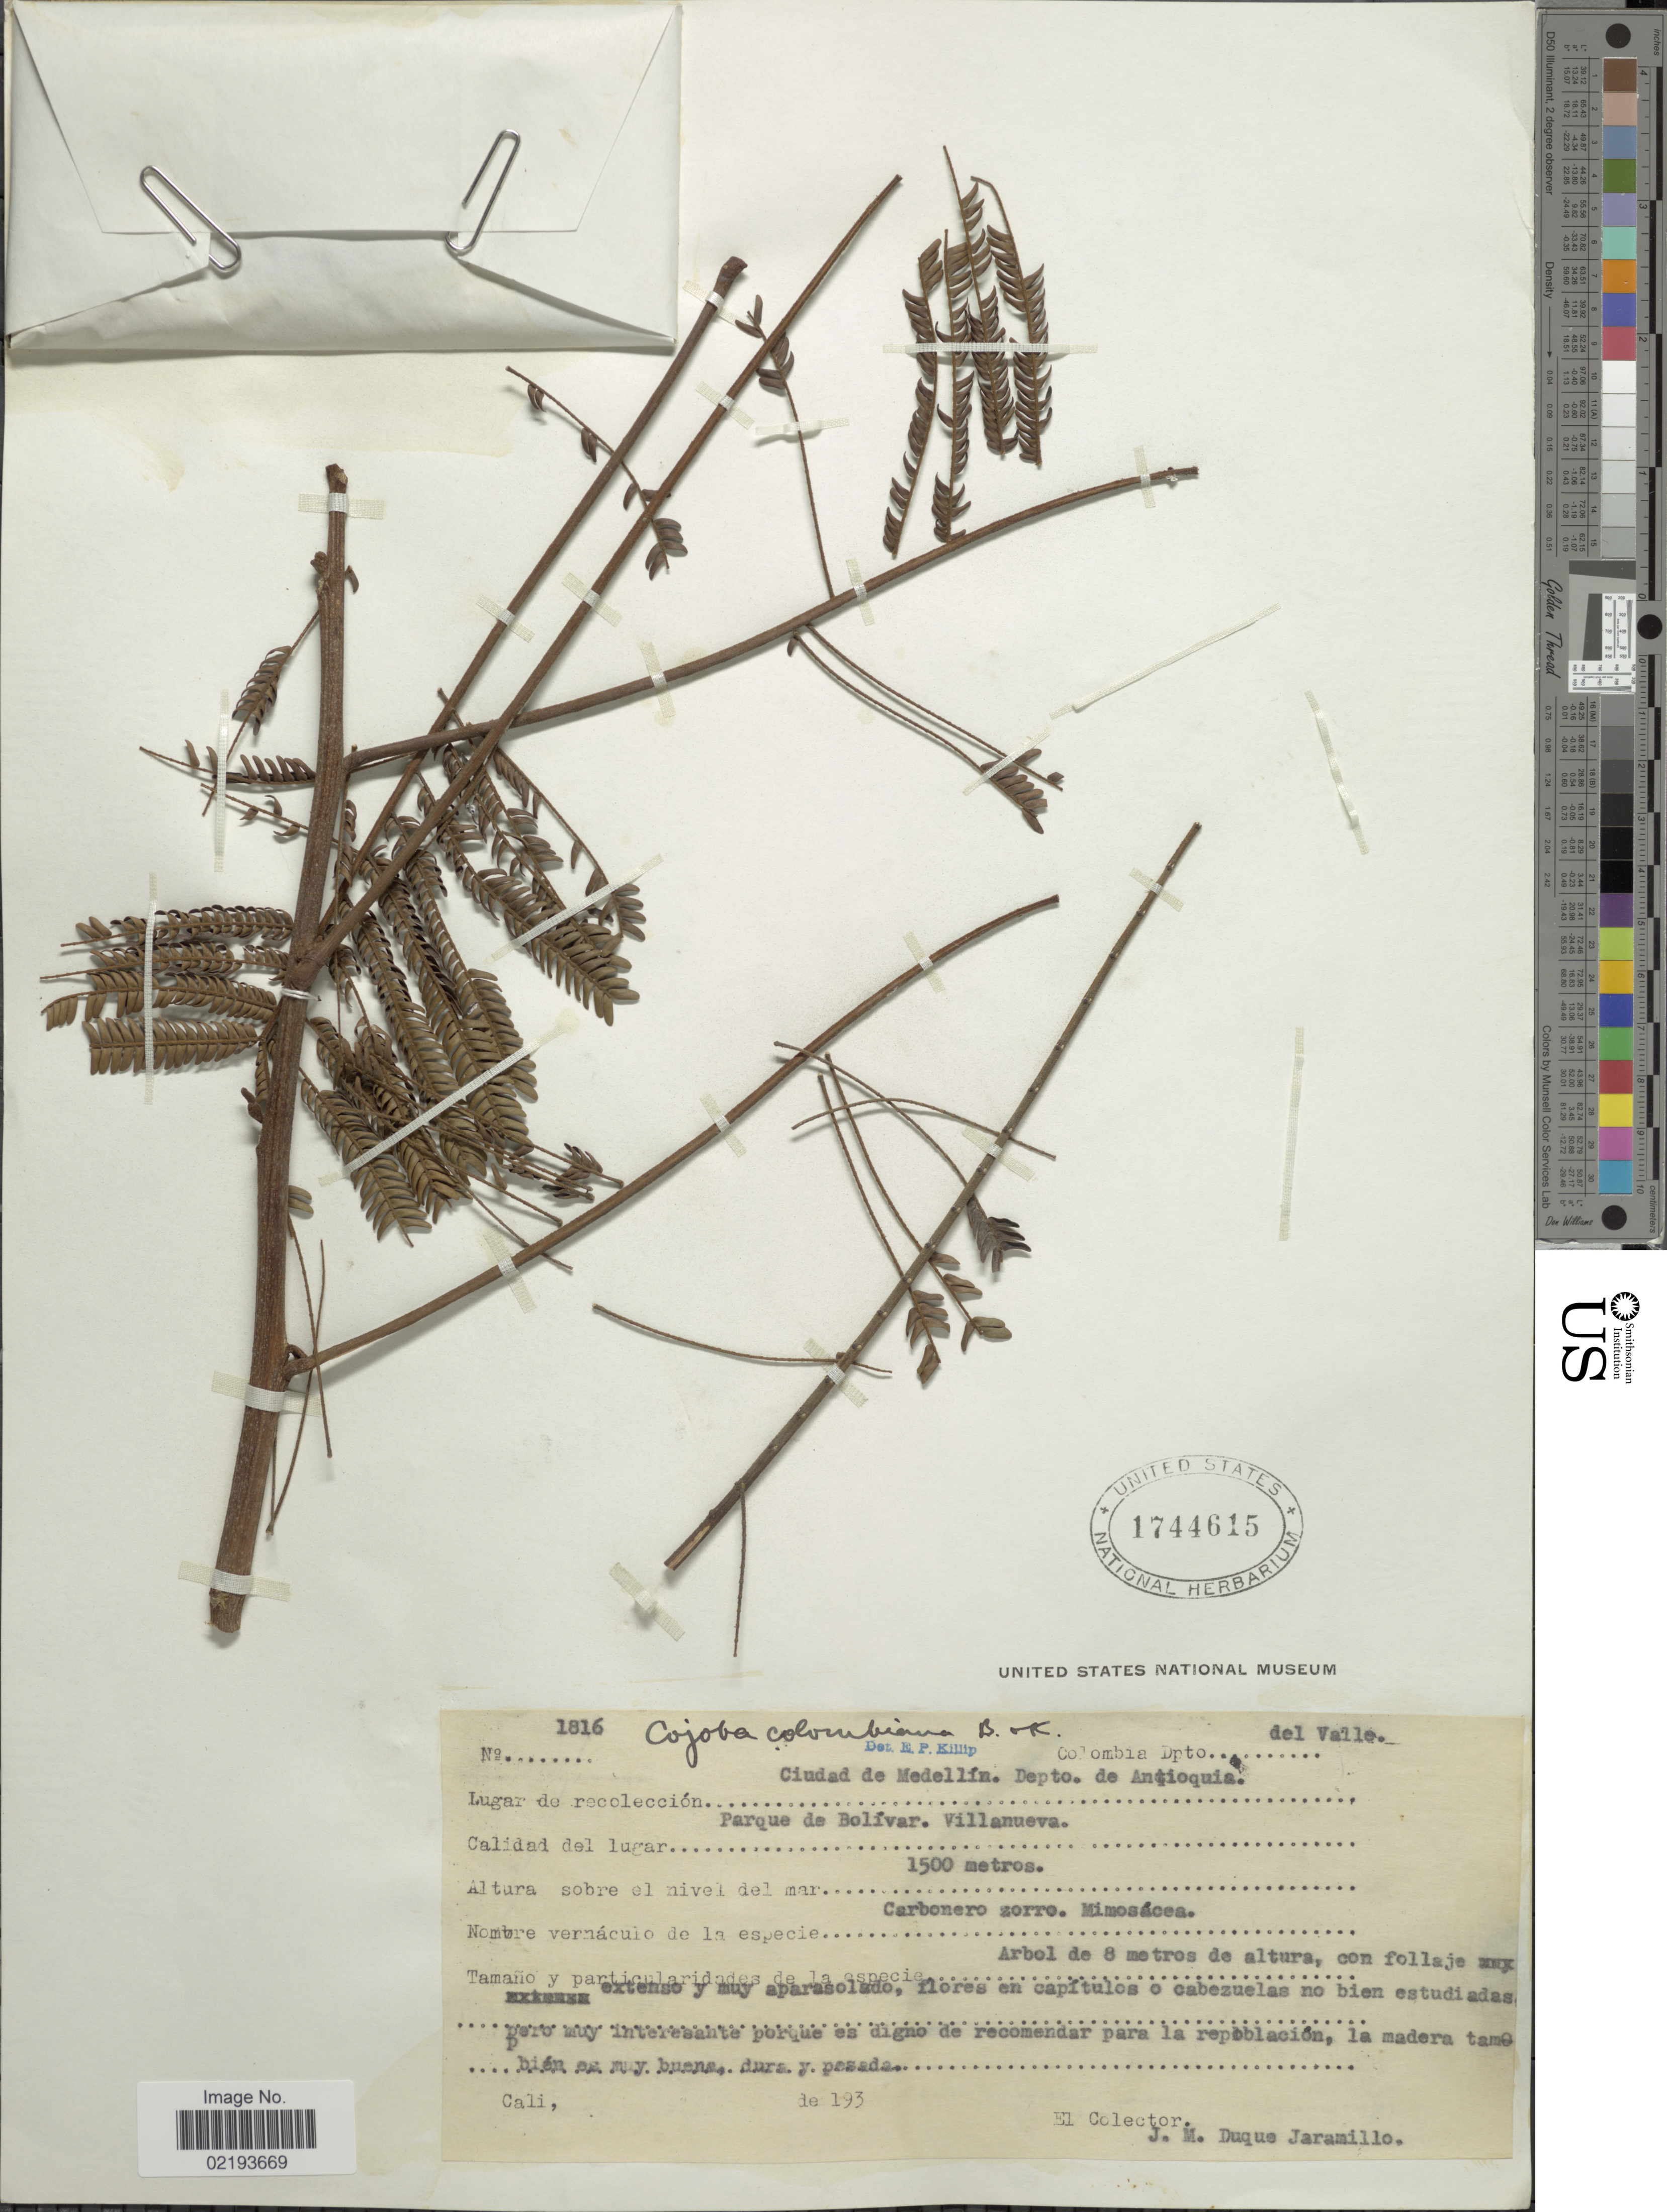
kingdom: Plantae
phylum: Tracheophyta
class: Magnoliopsida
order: Fabales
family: Fabaceae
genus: Cojoba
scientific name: Cojoba arborea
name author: (L.) Britton & Rose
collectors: J. M. Duque Jaramillo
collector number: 1816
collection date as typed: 193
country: Colombia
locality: Dpto del Valle. Ciudad de Medellín. Depto de Antioquia, Parque de Bolívar. Villanueva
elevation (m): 1500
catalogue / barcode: US 1744615